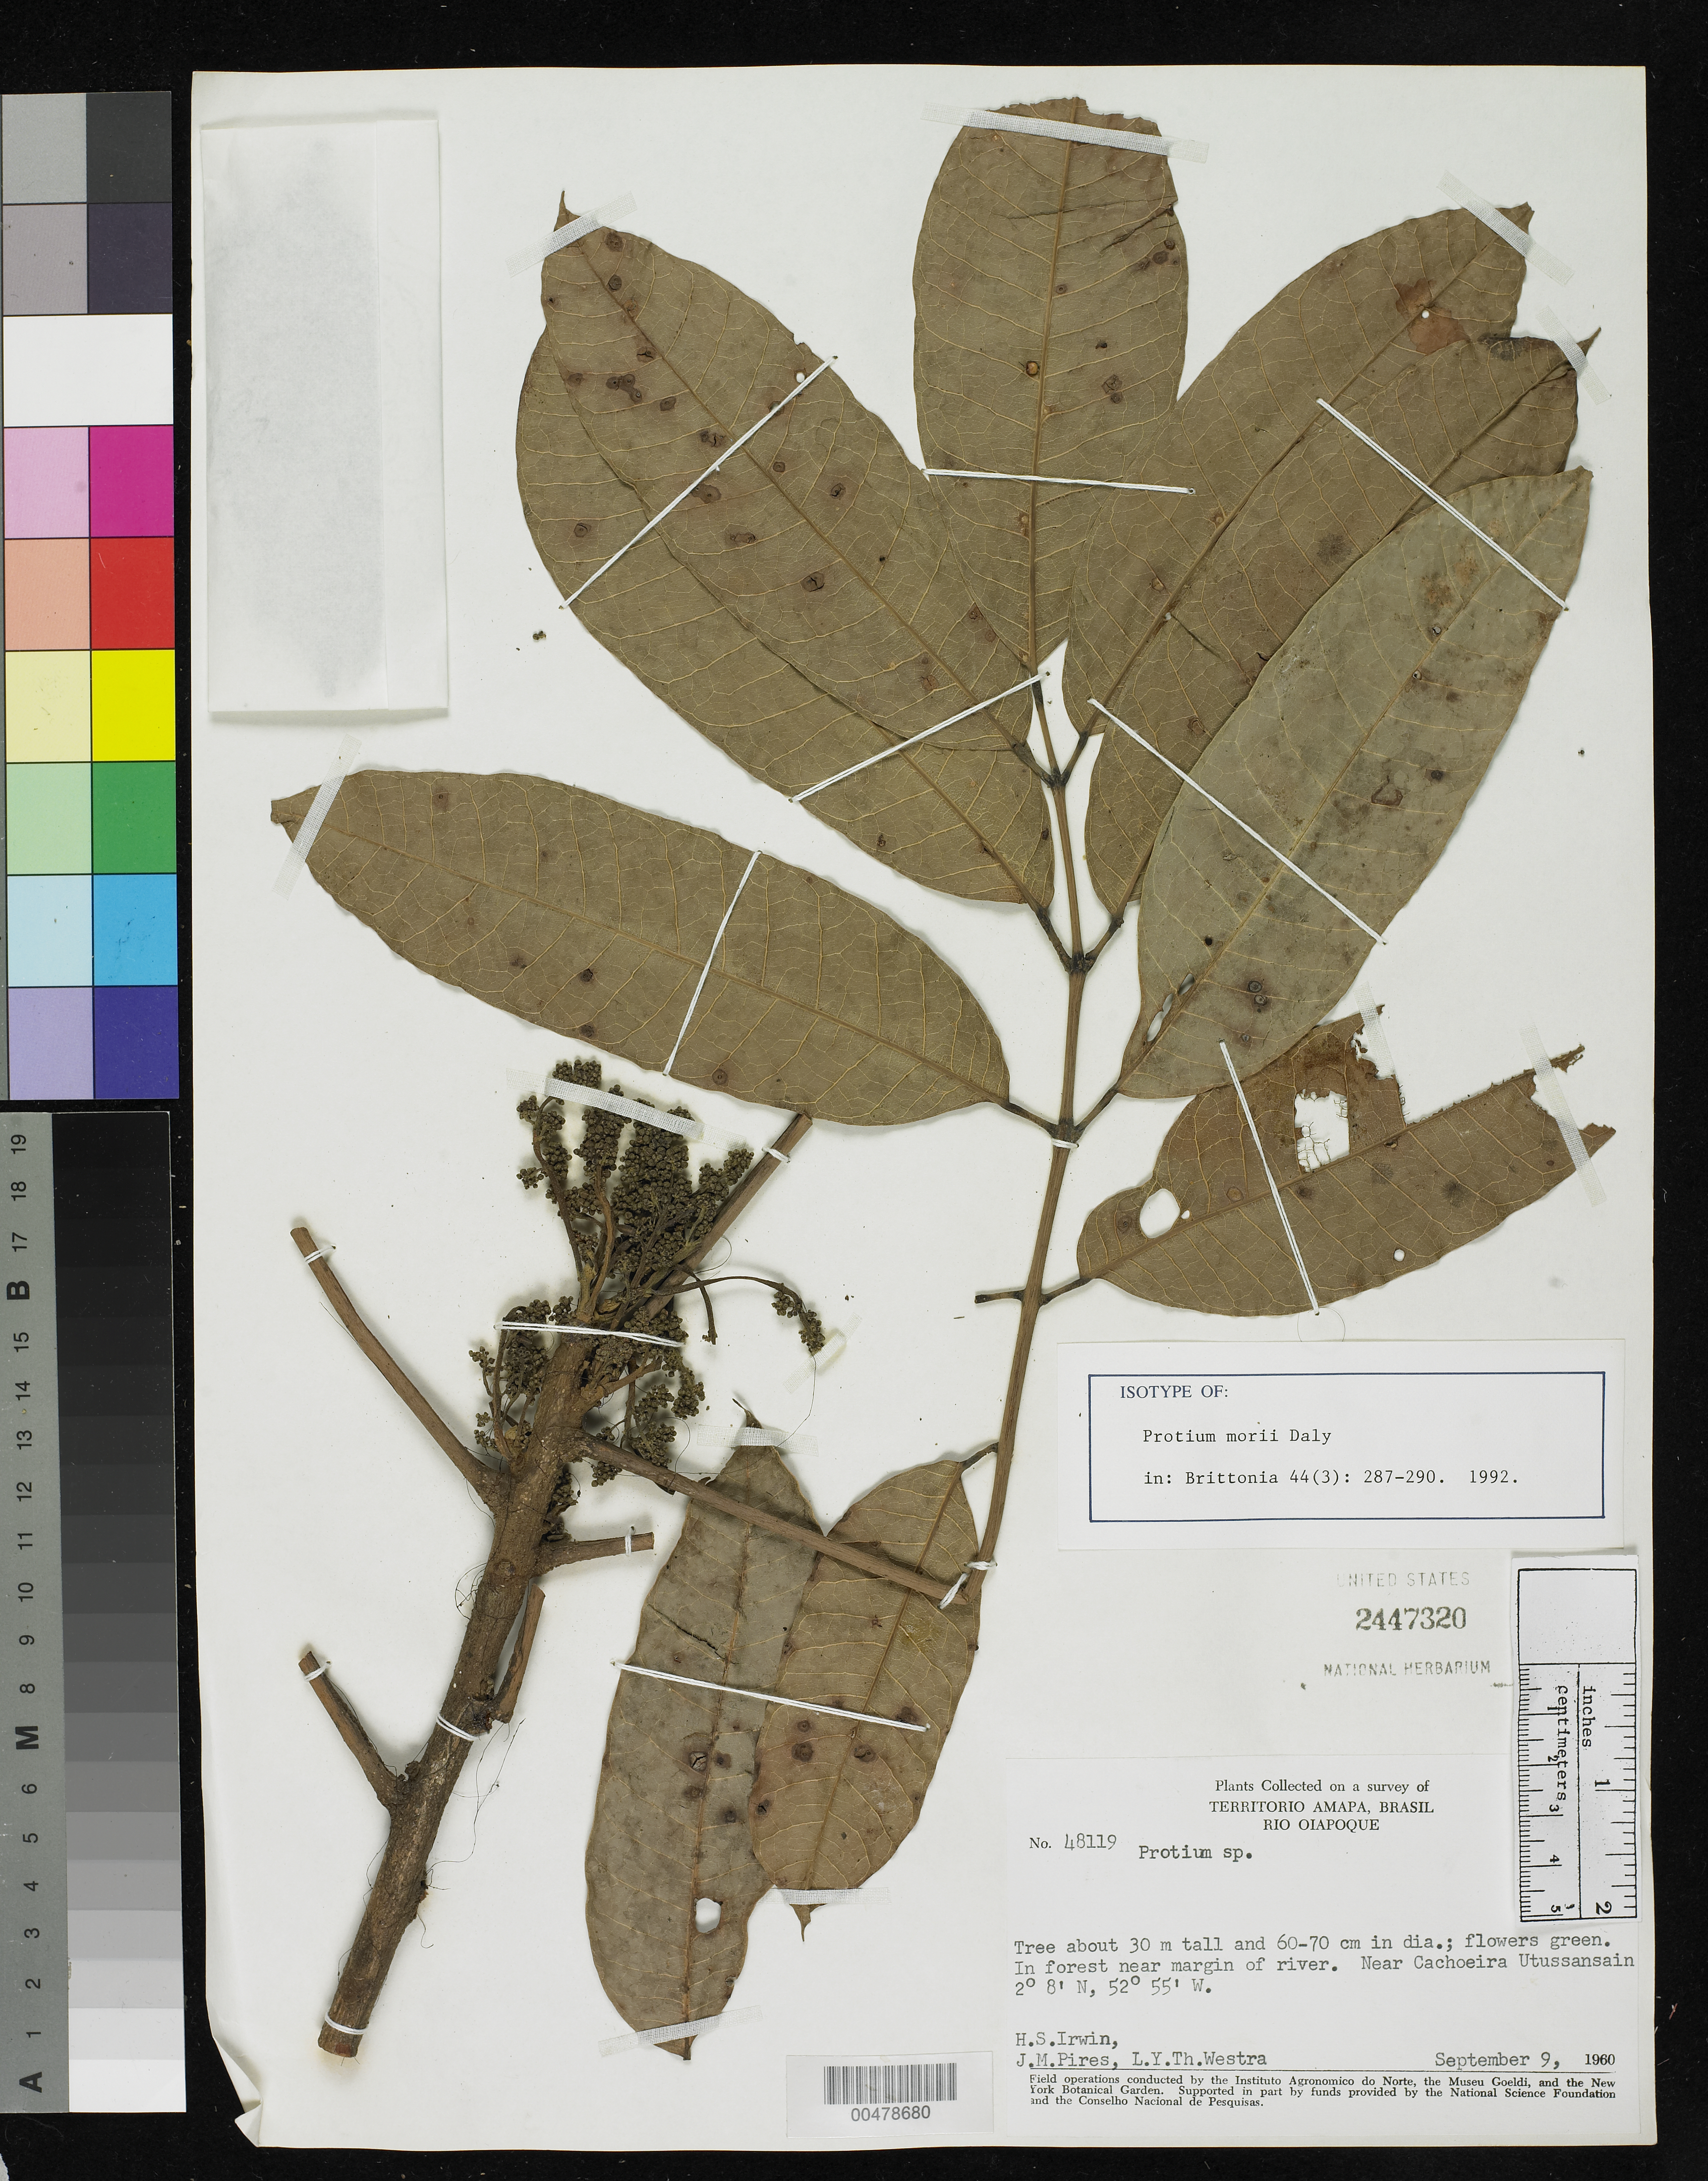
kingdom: Plantae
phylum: Tracheophyta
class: Magnoliopsida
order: Sapindales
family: Burseraceae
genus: Protium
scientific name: Protium morii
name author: Daly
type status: Isotype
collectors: H. Irwin, J. M. Pires & L. Y. T. Westra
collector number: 48119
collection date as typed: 09 Sep 1960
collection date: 1960-09-09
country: Brazil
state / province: Amapá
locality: Near Cachoeira Utussansain.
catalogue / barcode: US 2447320